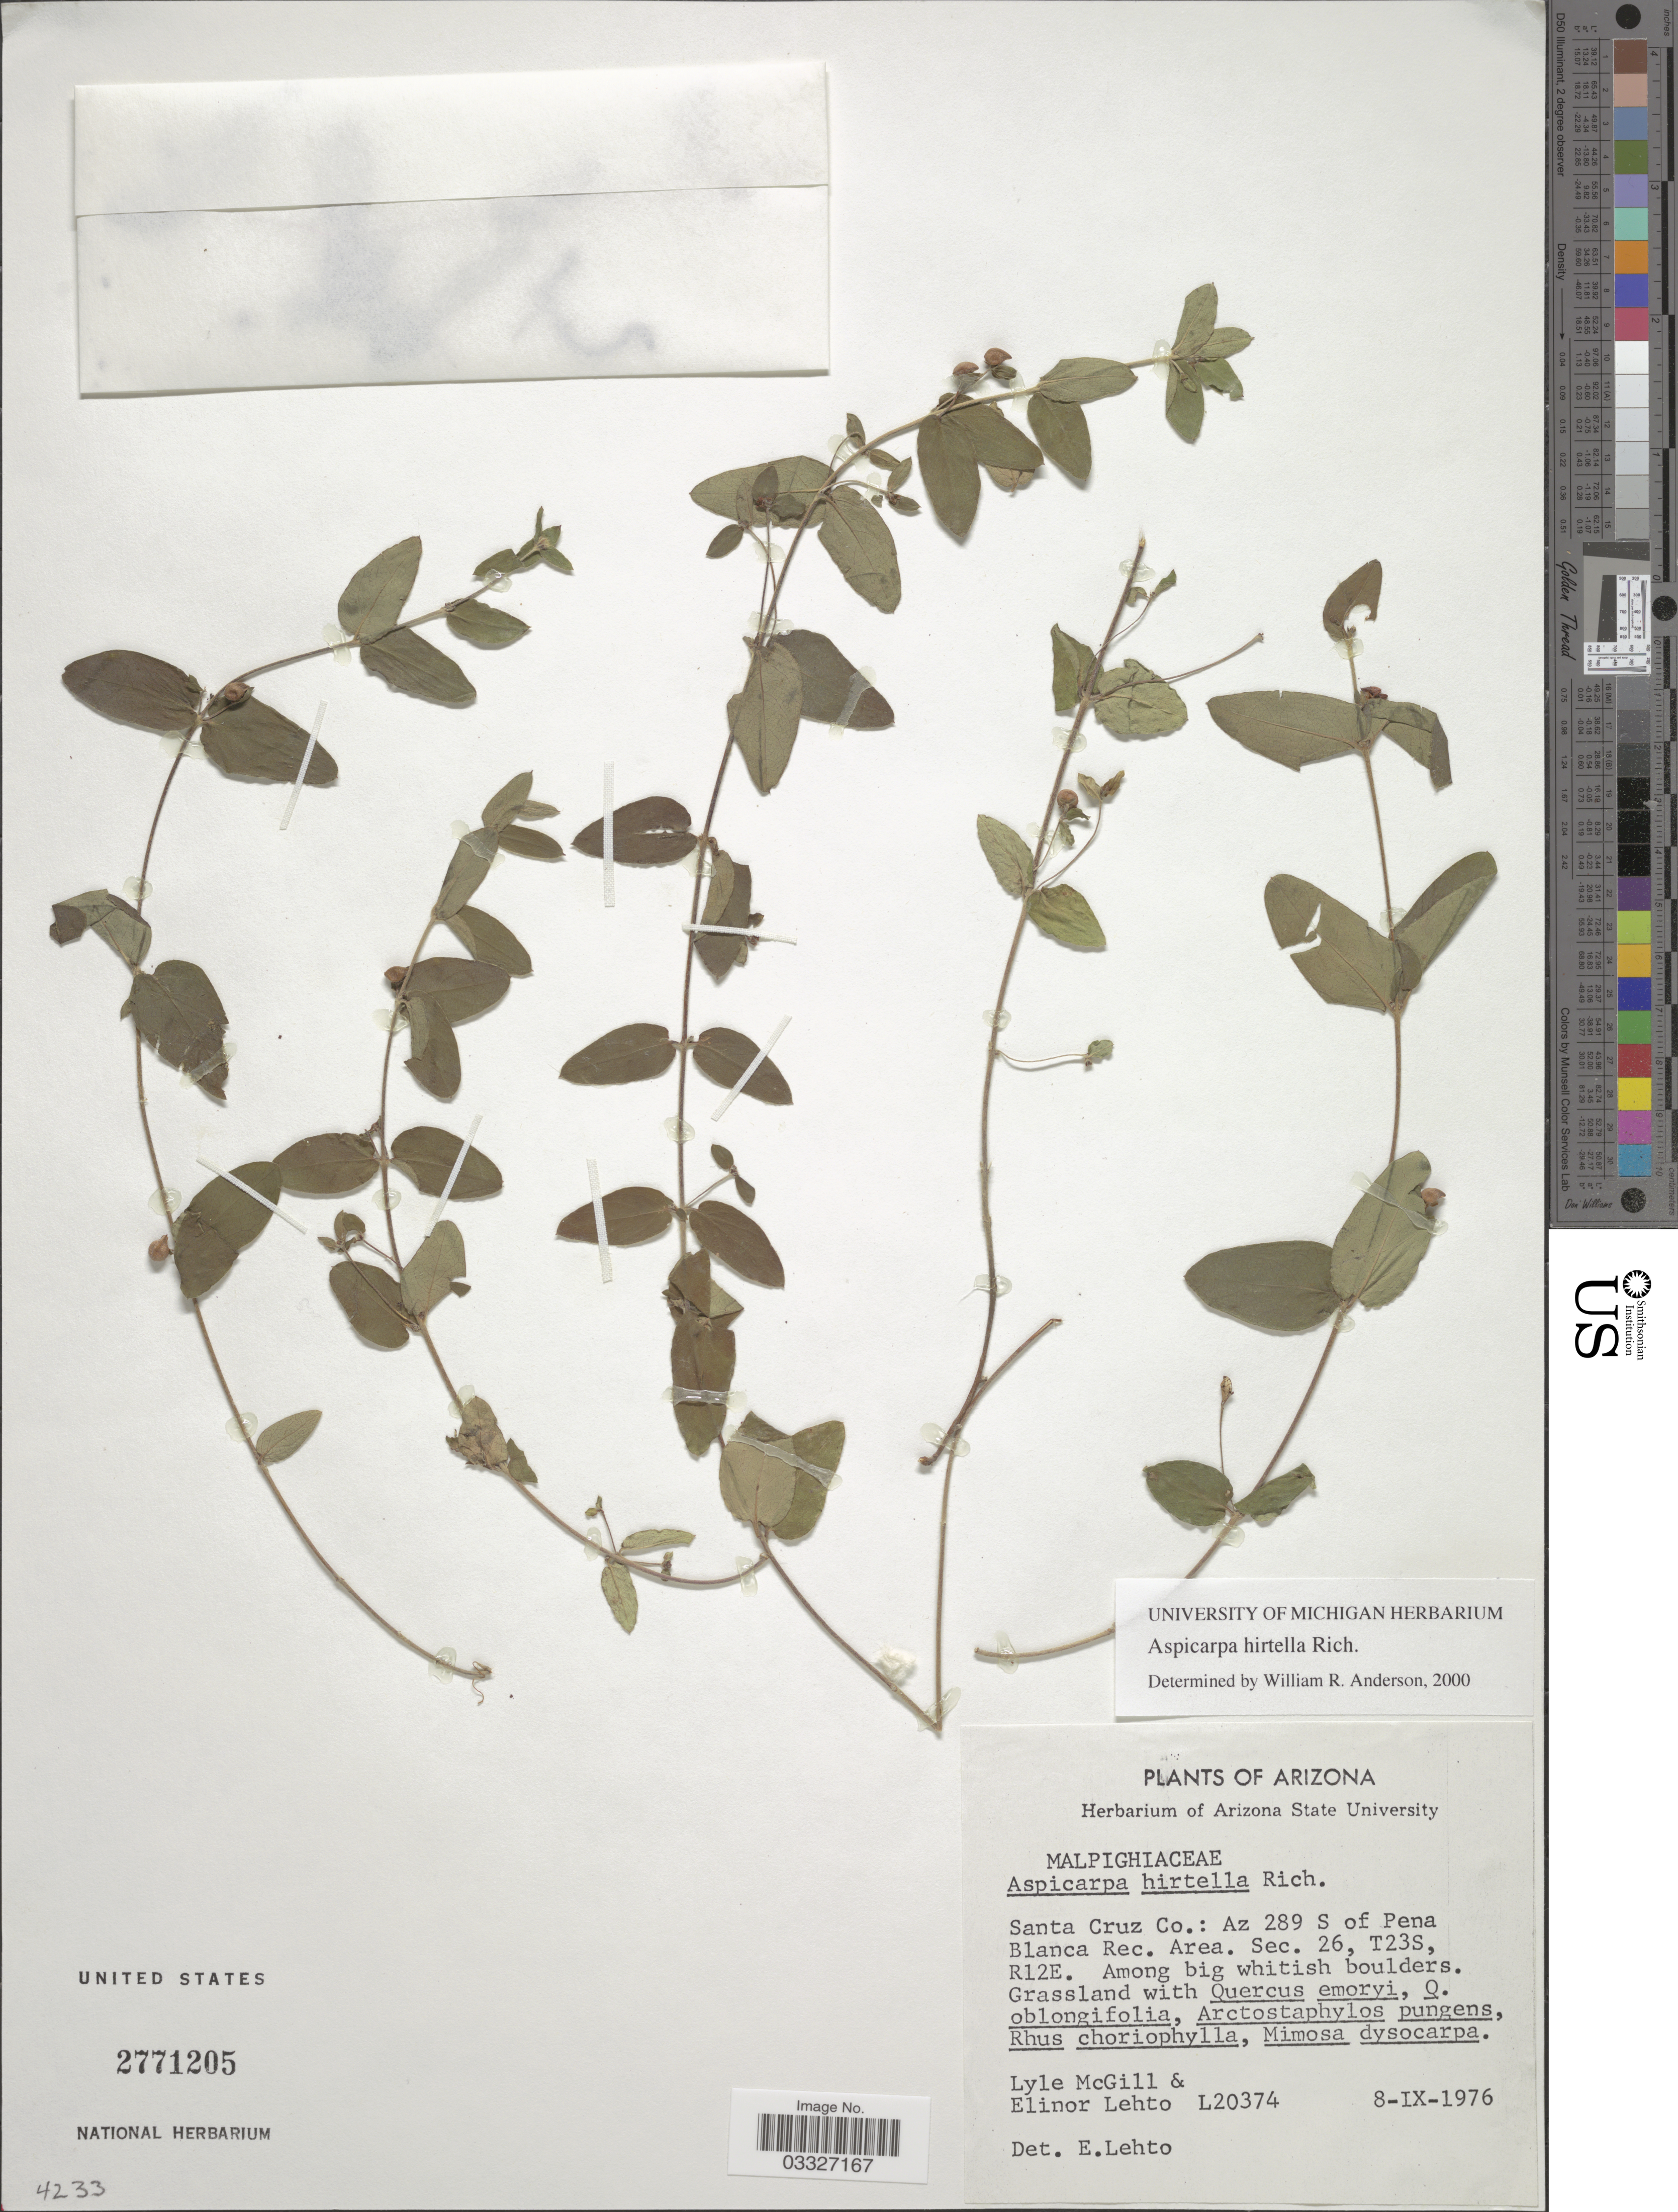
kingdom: Plantae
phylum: Tracheophyta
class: Magnoliopsida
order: Malpighiales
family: Malpighiaceae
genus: Aspicarpa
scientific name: Aspicarpa hirtella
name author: Rich.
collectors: L. McGill & E. Lehto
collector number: L20374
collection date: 1976-09-08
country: United States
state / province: Arizona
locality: Santa Cruz.: Az 289 S of Pena Blanca Rec. Area. Sec. 26, T23S, R12E.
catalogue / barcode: US 2771205